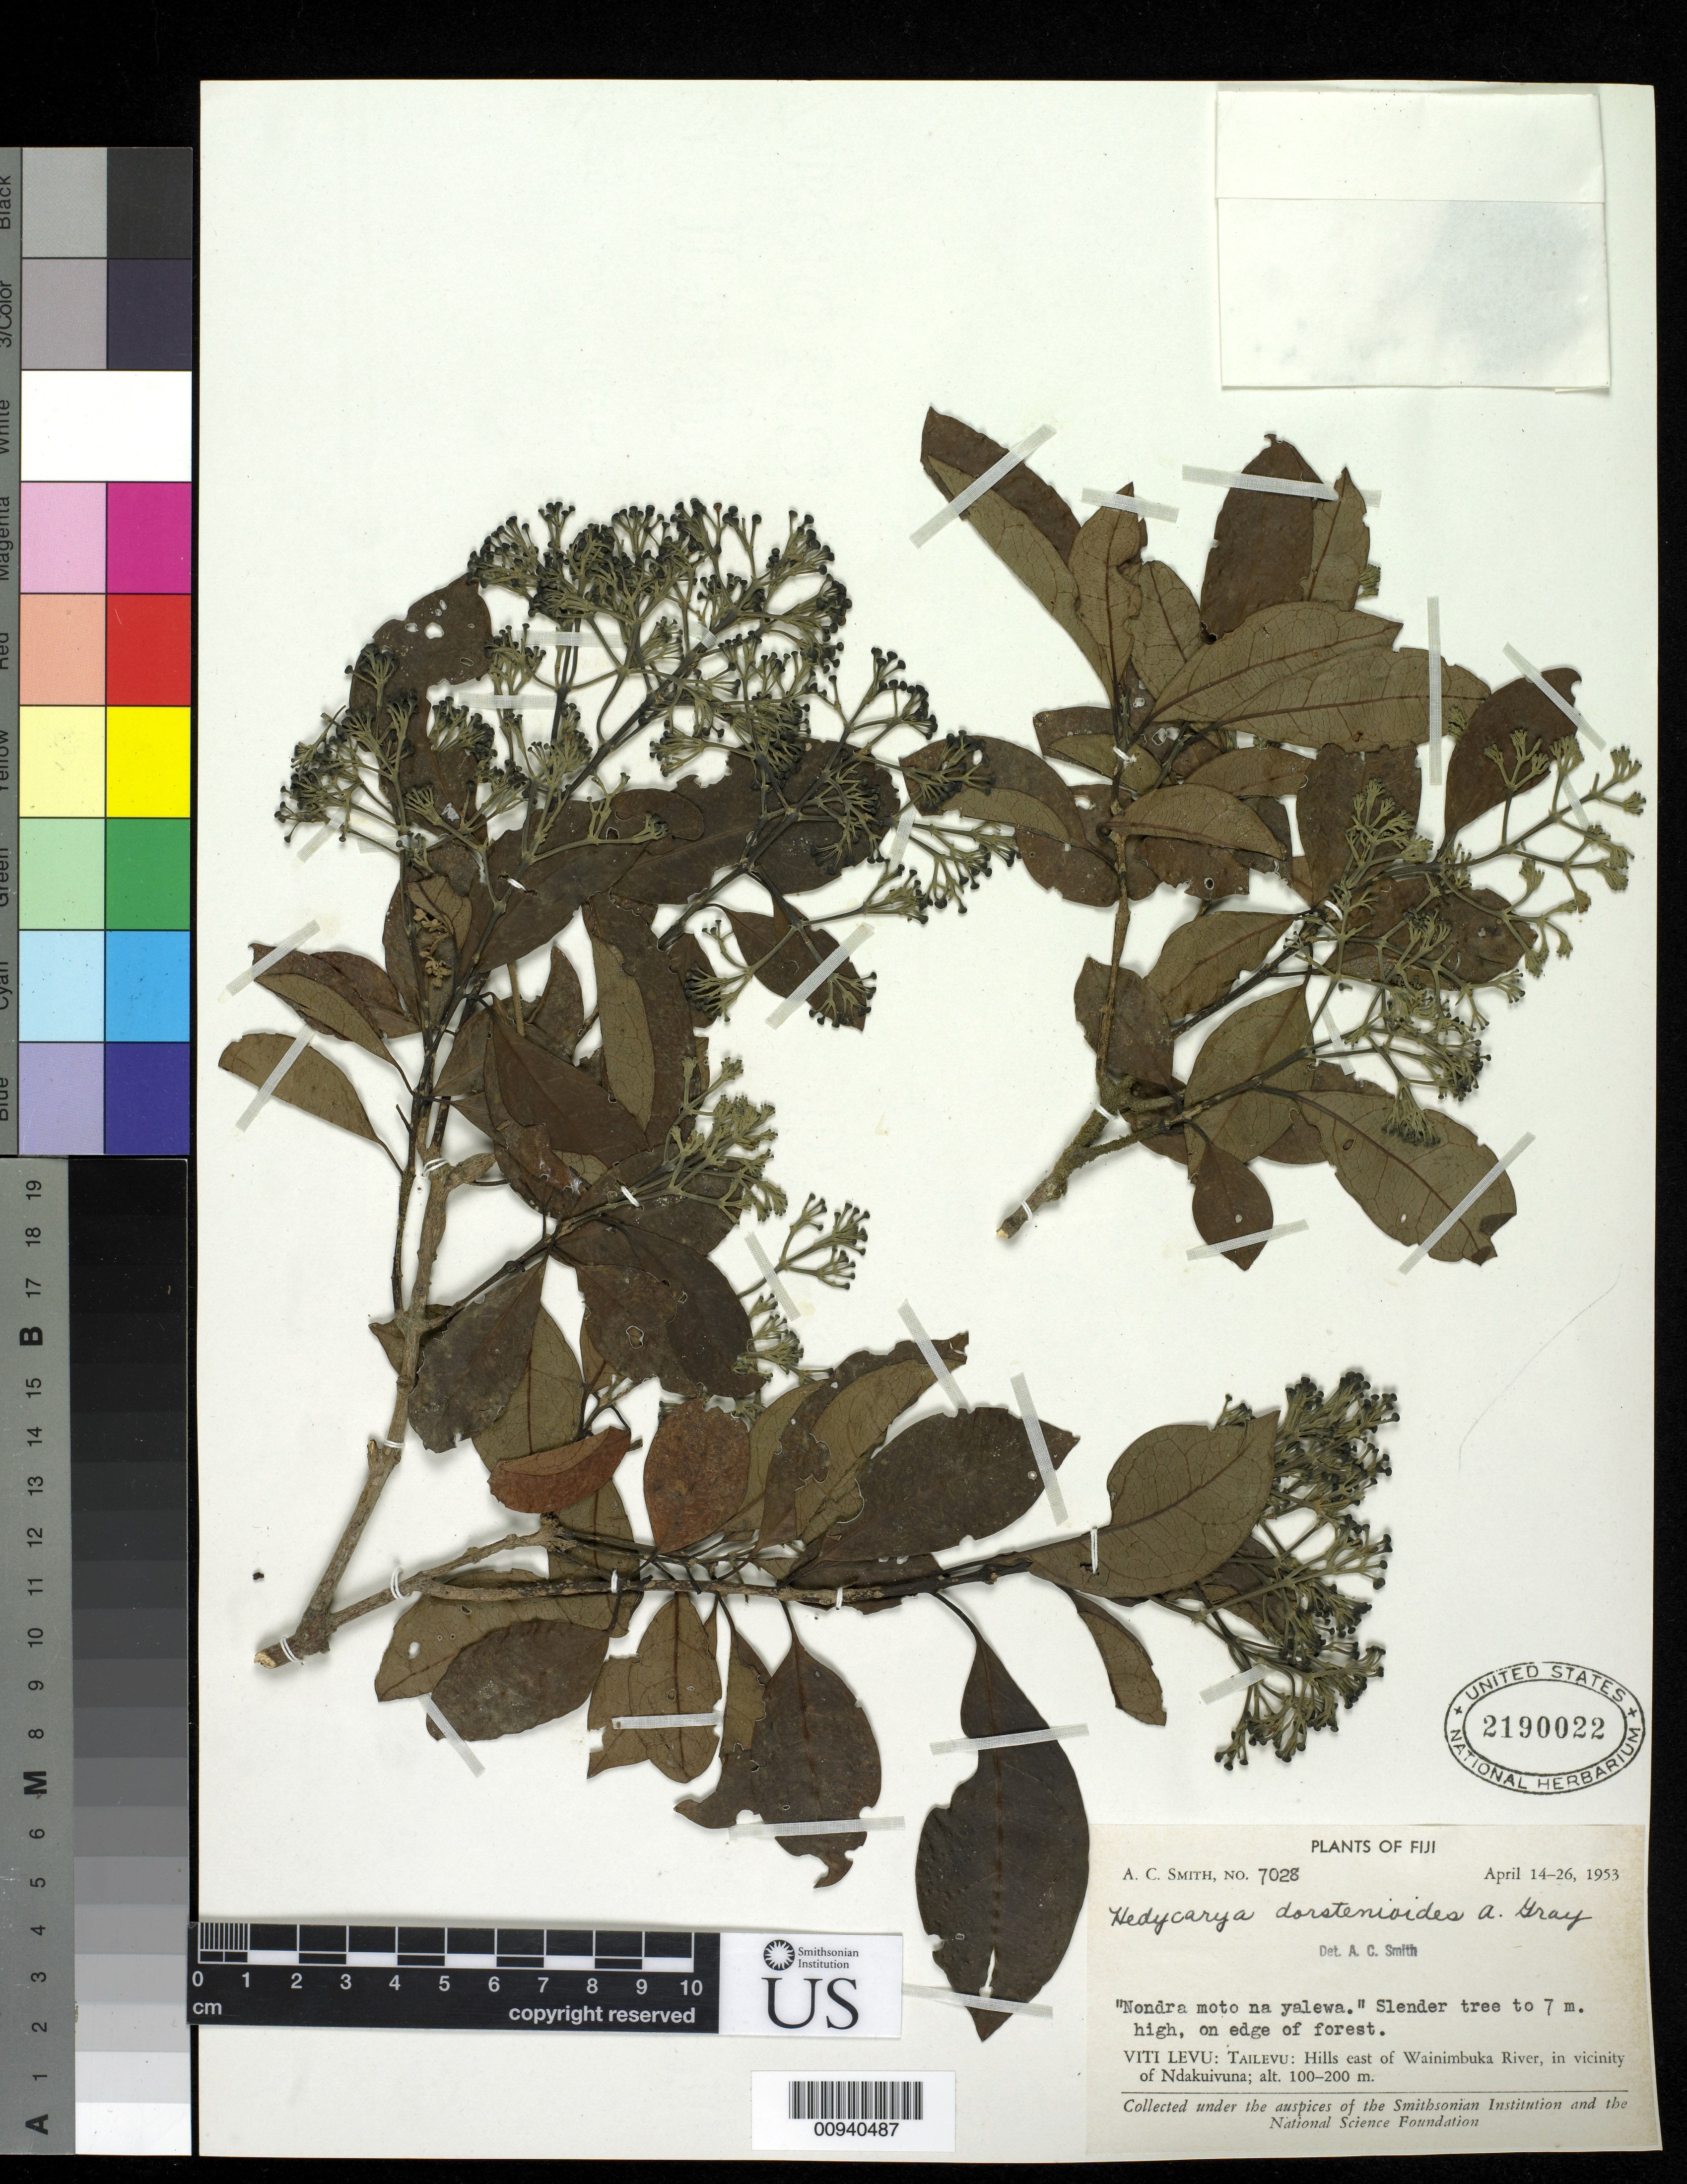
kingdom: Plantae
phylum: Tracheophyta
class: Magnoliopsida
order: Laurales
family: Monimiaceae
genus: Hedycarya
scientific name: Hedycarya dorstenioides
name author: A. Gray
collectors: C. A. Smith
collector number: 7028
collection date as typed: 14 Apr 1953 to 26 Apr 1953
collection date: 1953-04-14/1953-04-26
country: Fiji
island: Viti Levu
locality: Tailevu. Hills east of Wainimbuka River, in vicinity of Ndakuivuna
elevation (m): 100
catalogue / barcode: US 2190022